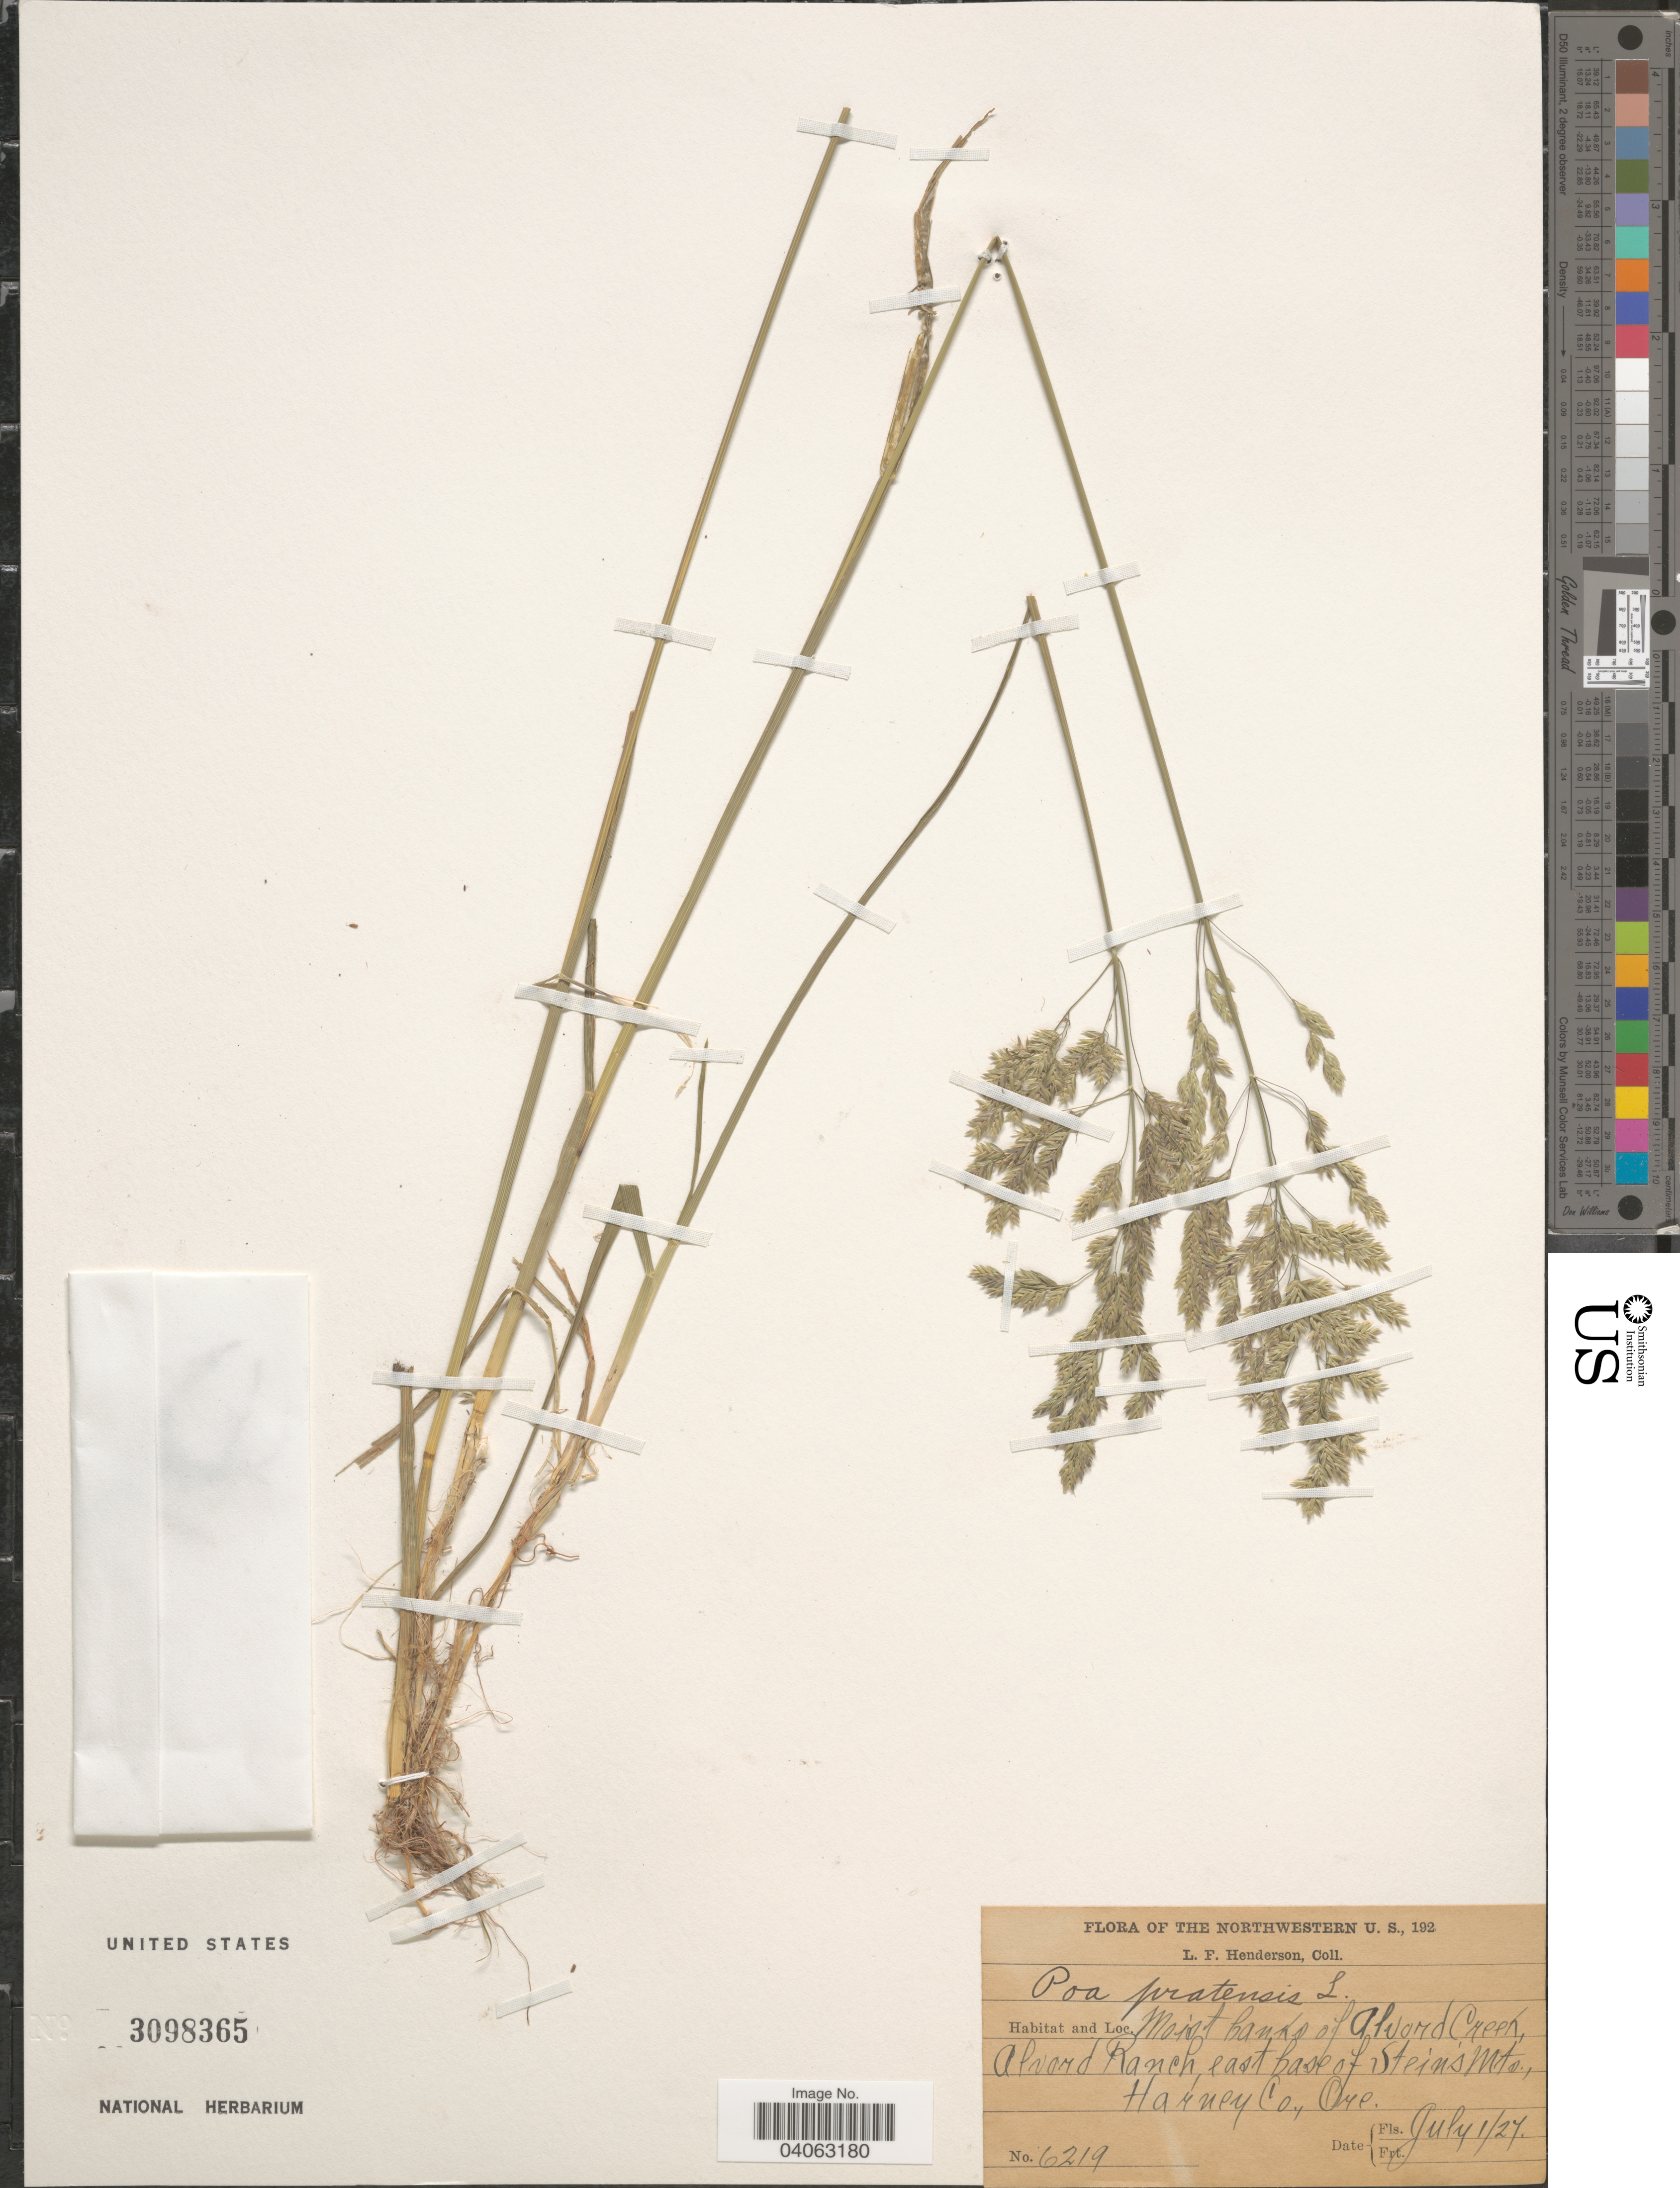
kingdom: Plantae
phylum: Tracheophyta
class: Liliopsida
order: Poales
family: Poaceae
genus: Poa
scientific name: Poa pratensis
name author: L.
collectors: L. Henderson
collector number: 6219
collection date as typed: Transcribed d/m/y: 1/7/27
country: United States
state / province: Oregon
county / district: Harney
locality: Northwestern U.S. Moist banks of Alvord Creek, Alvord Ranch, east base of Stein's Mts., Harney Co.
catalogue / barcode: US 3098365